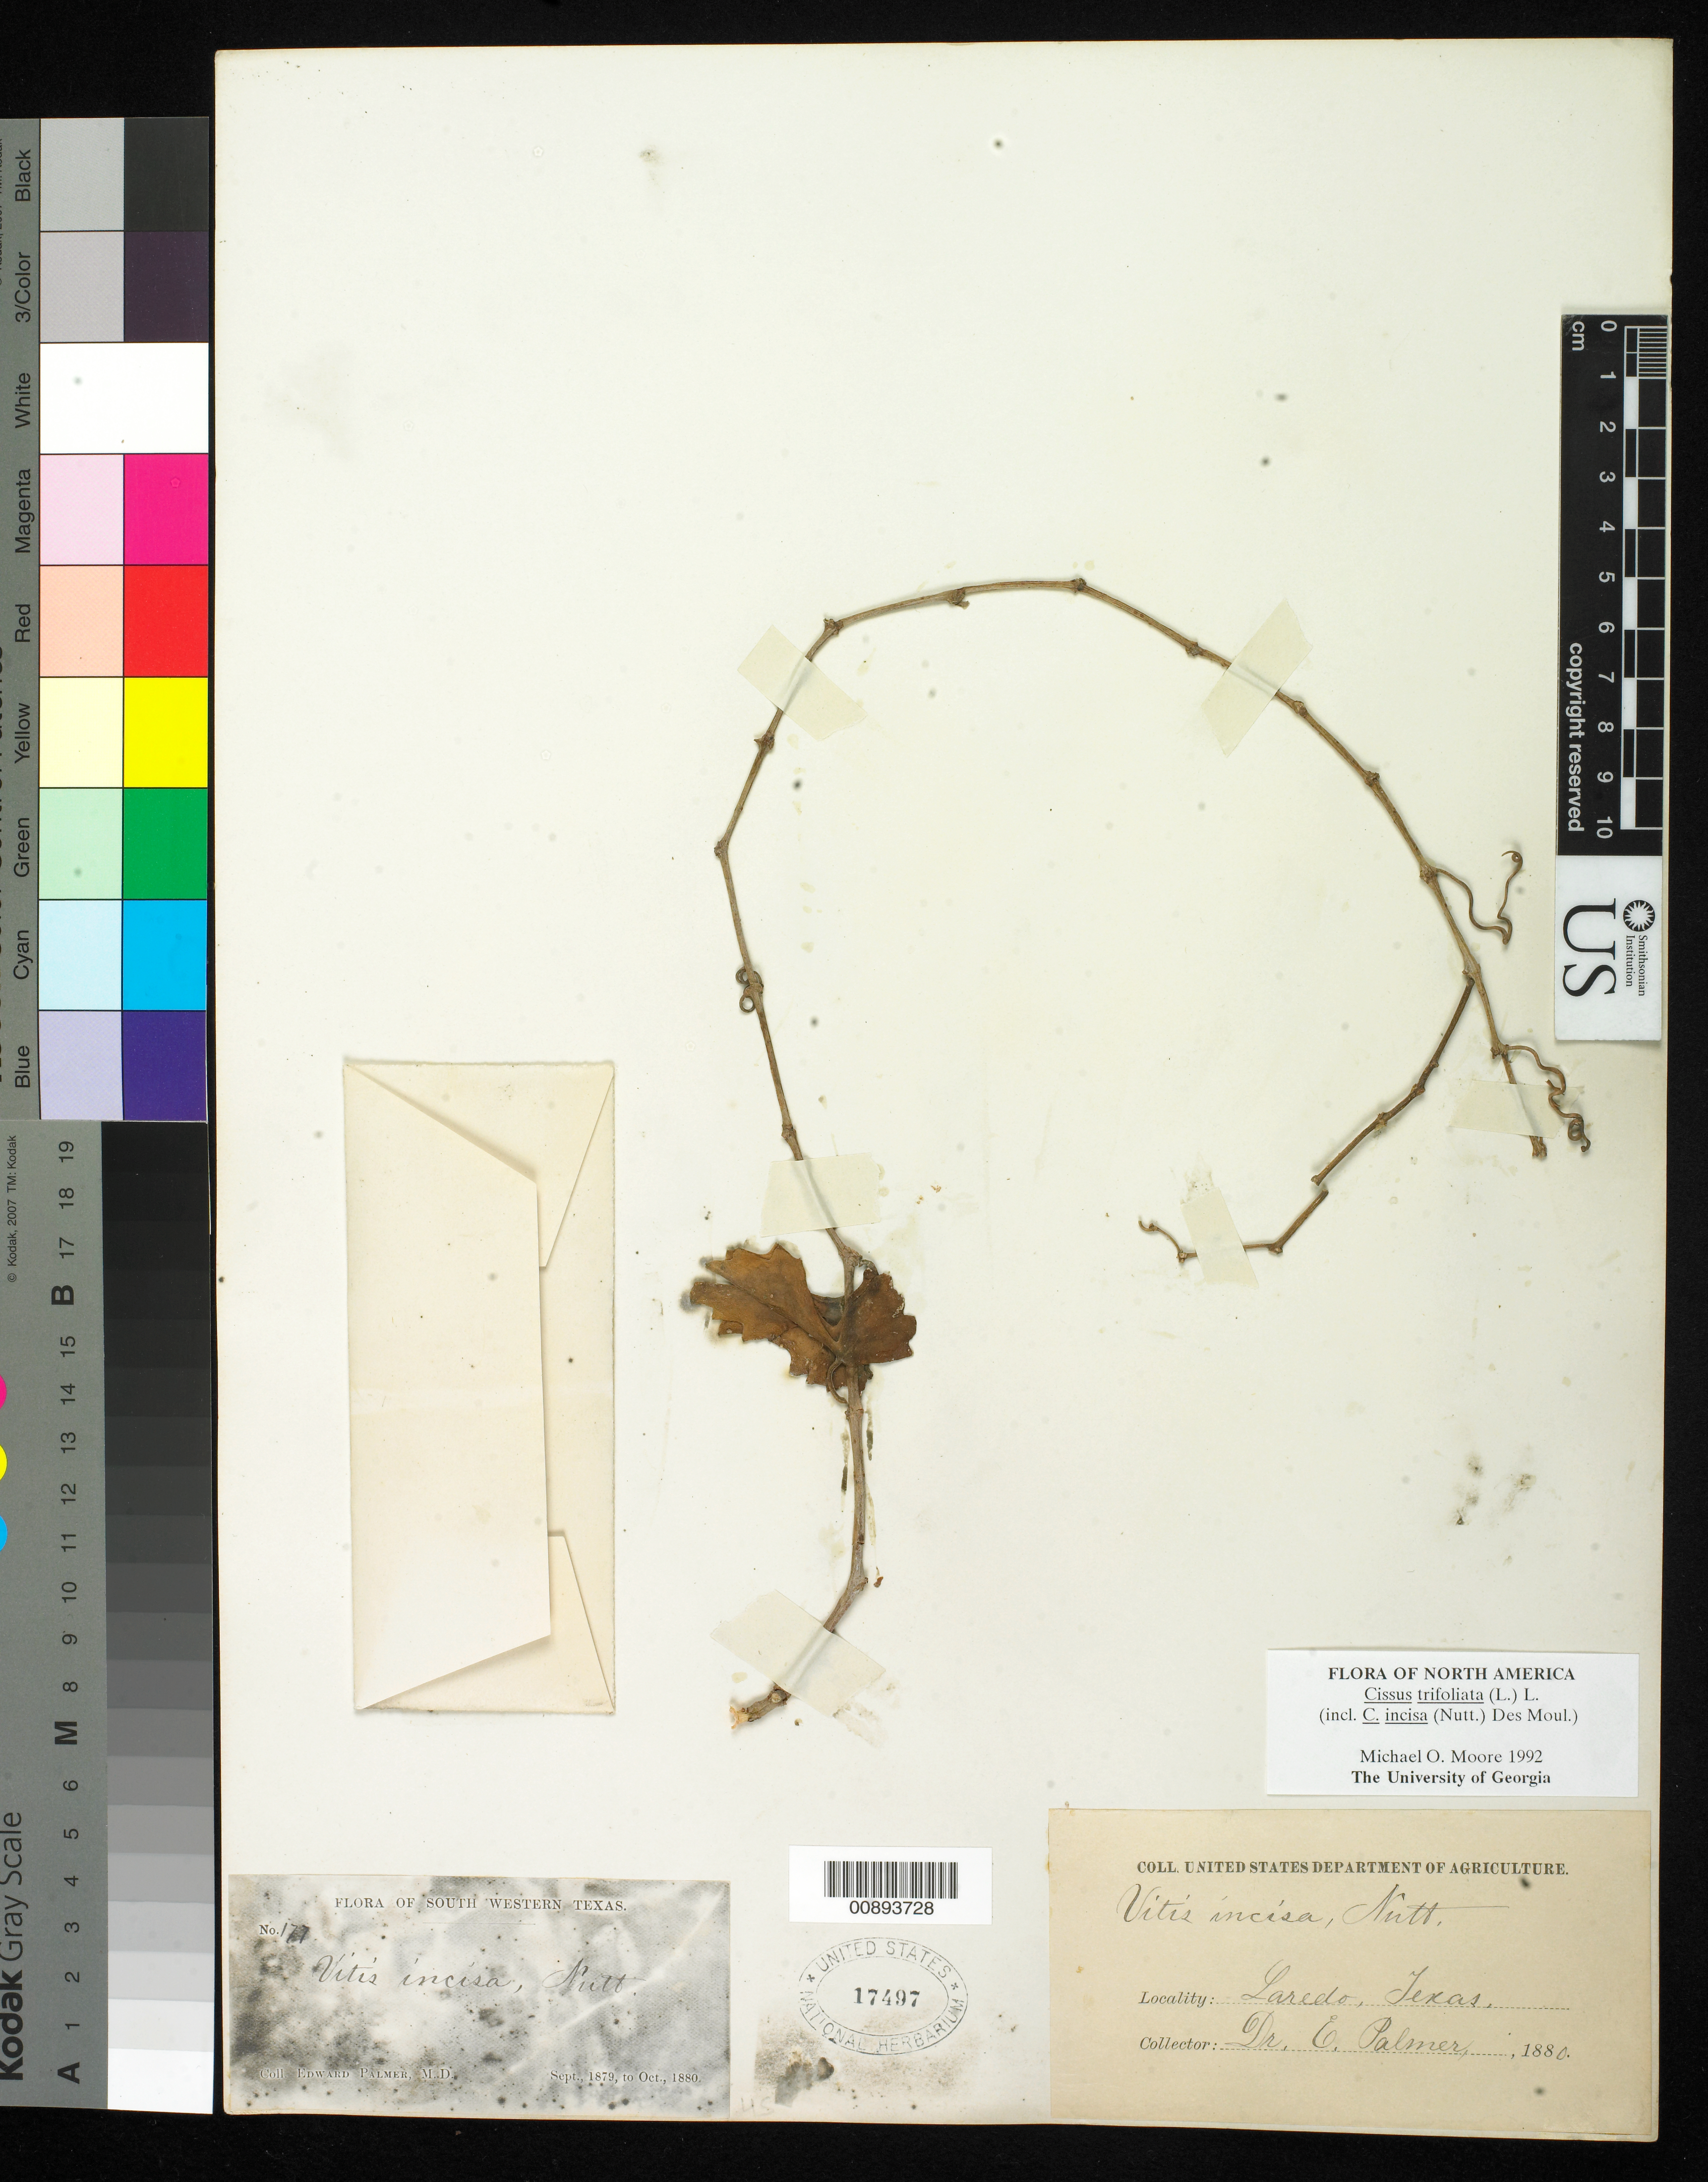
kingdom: Plantae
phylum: Tracheophyta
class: Magnoliopsida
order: Vitales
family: Vitaceae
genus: Cissus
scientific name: Cissus trifoliata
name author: (L.) L.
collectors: E. Palmer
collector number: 177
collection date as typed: Sep 1879 to -- Oct 1880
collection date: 1879-09/1880-10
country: United States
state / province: Texas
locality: Laredo, Texas.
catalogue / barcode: US 17497